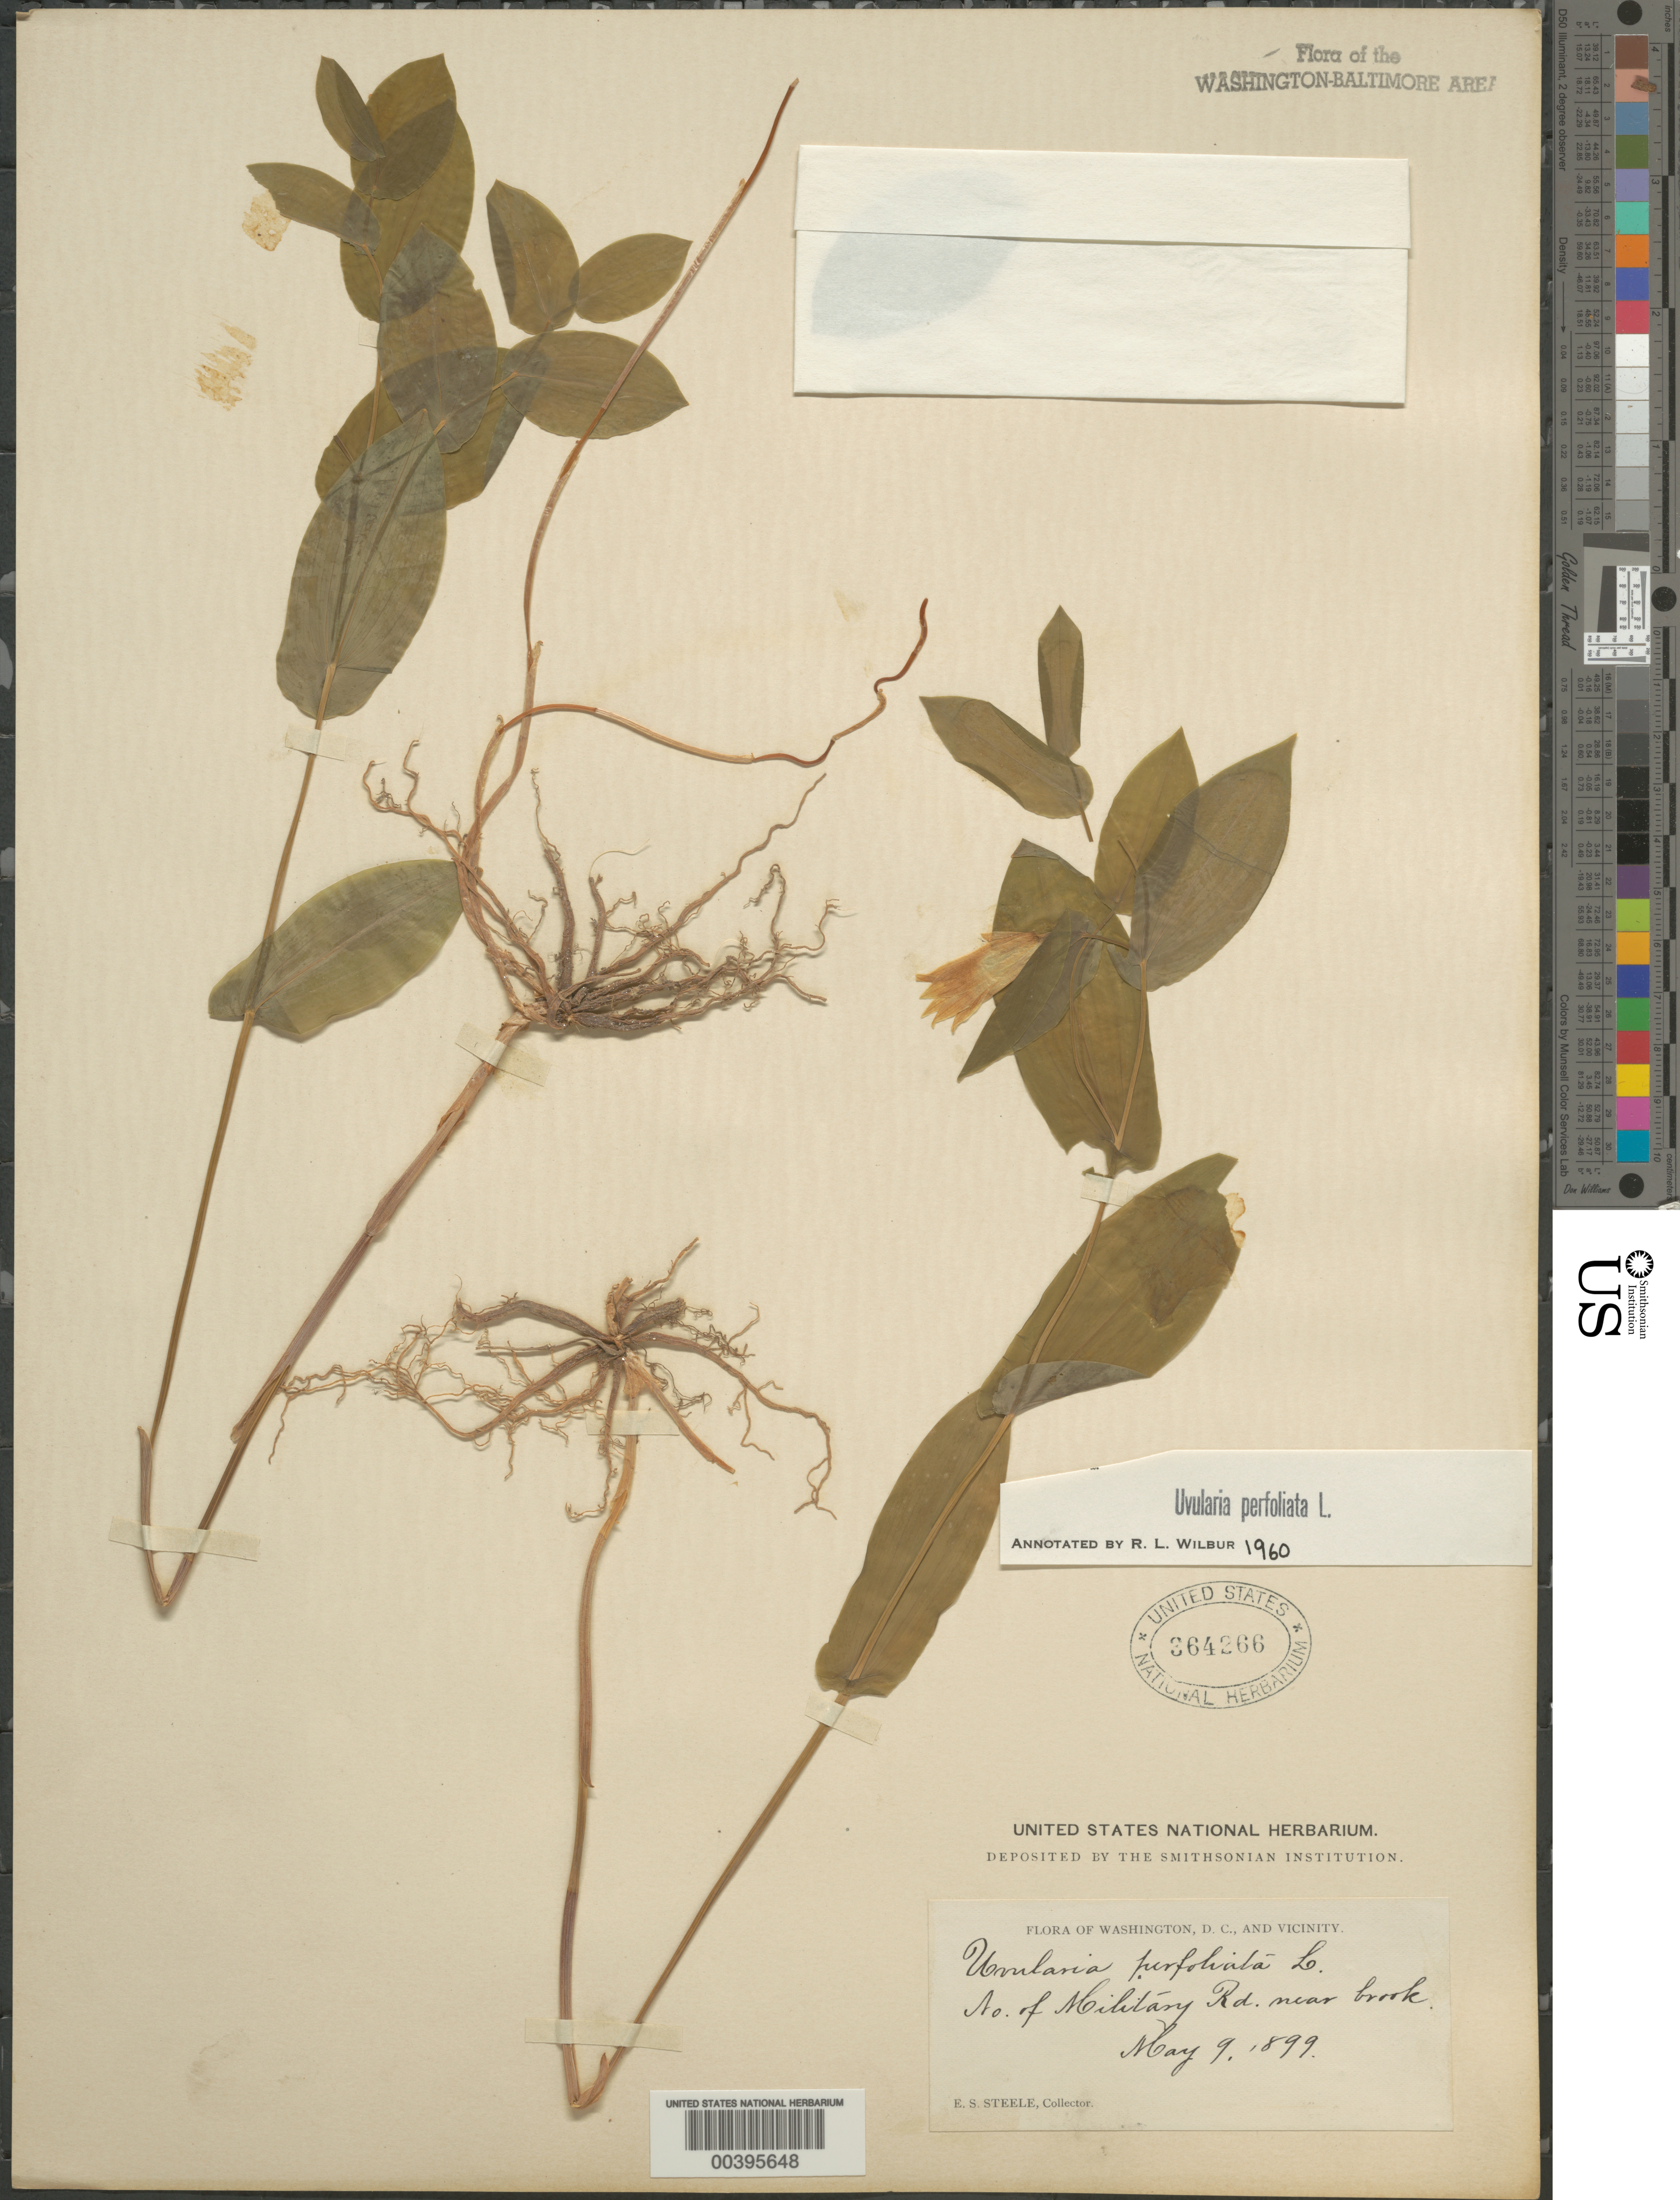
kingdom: Plantae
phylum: Tracheophyta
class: Liliopsida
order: Liliales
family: Colchicaceae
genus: Uvularia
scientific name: Uvularia perfoliata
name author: L.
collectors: E. Steele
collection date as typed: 09 May 1899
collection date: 1899-05-09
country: United States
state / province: District of Columbia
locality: North of Military Rd. Rock Creek Park and vicinity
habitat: Near brook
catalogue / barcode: US 364266